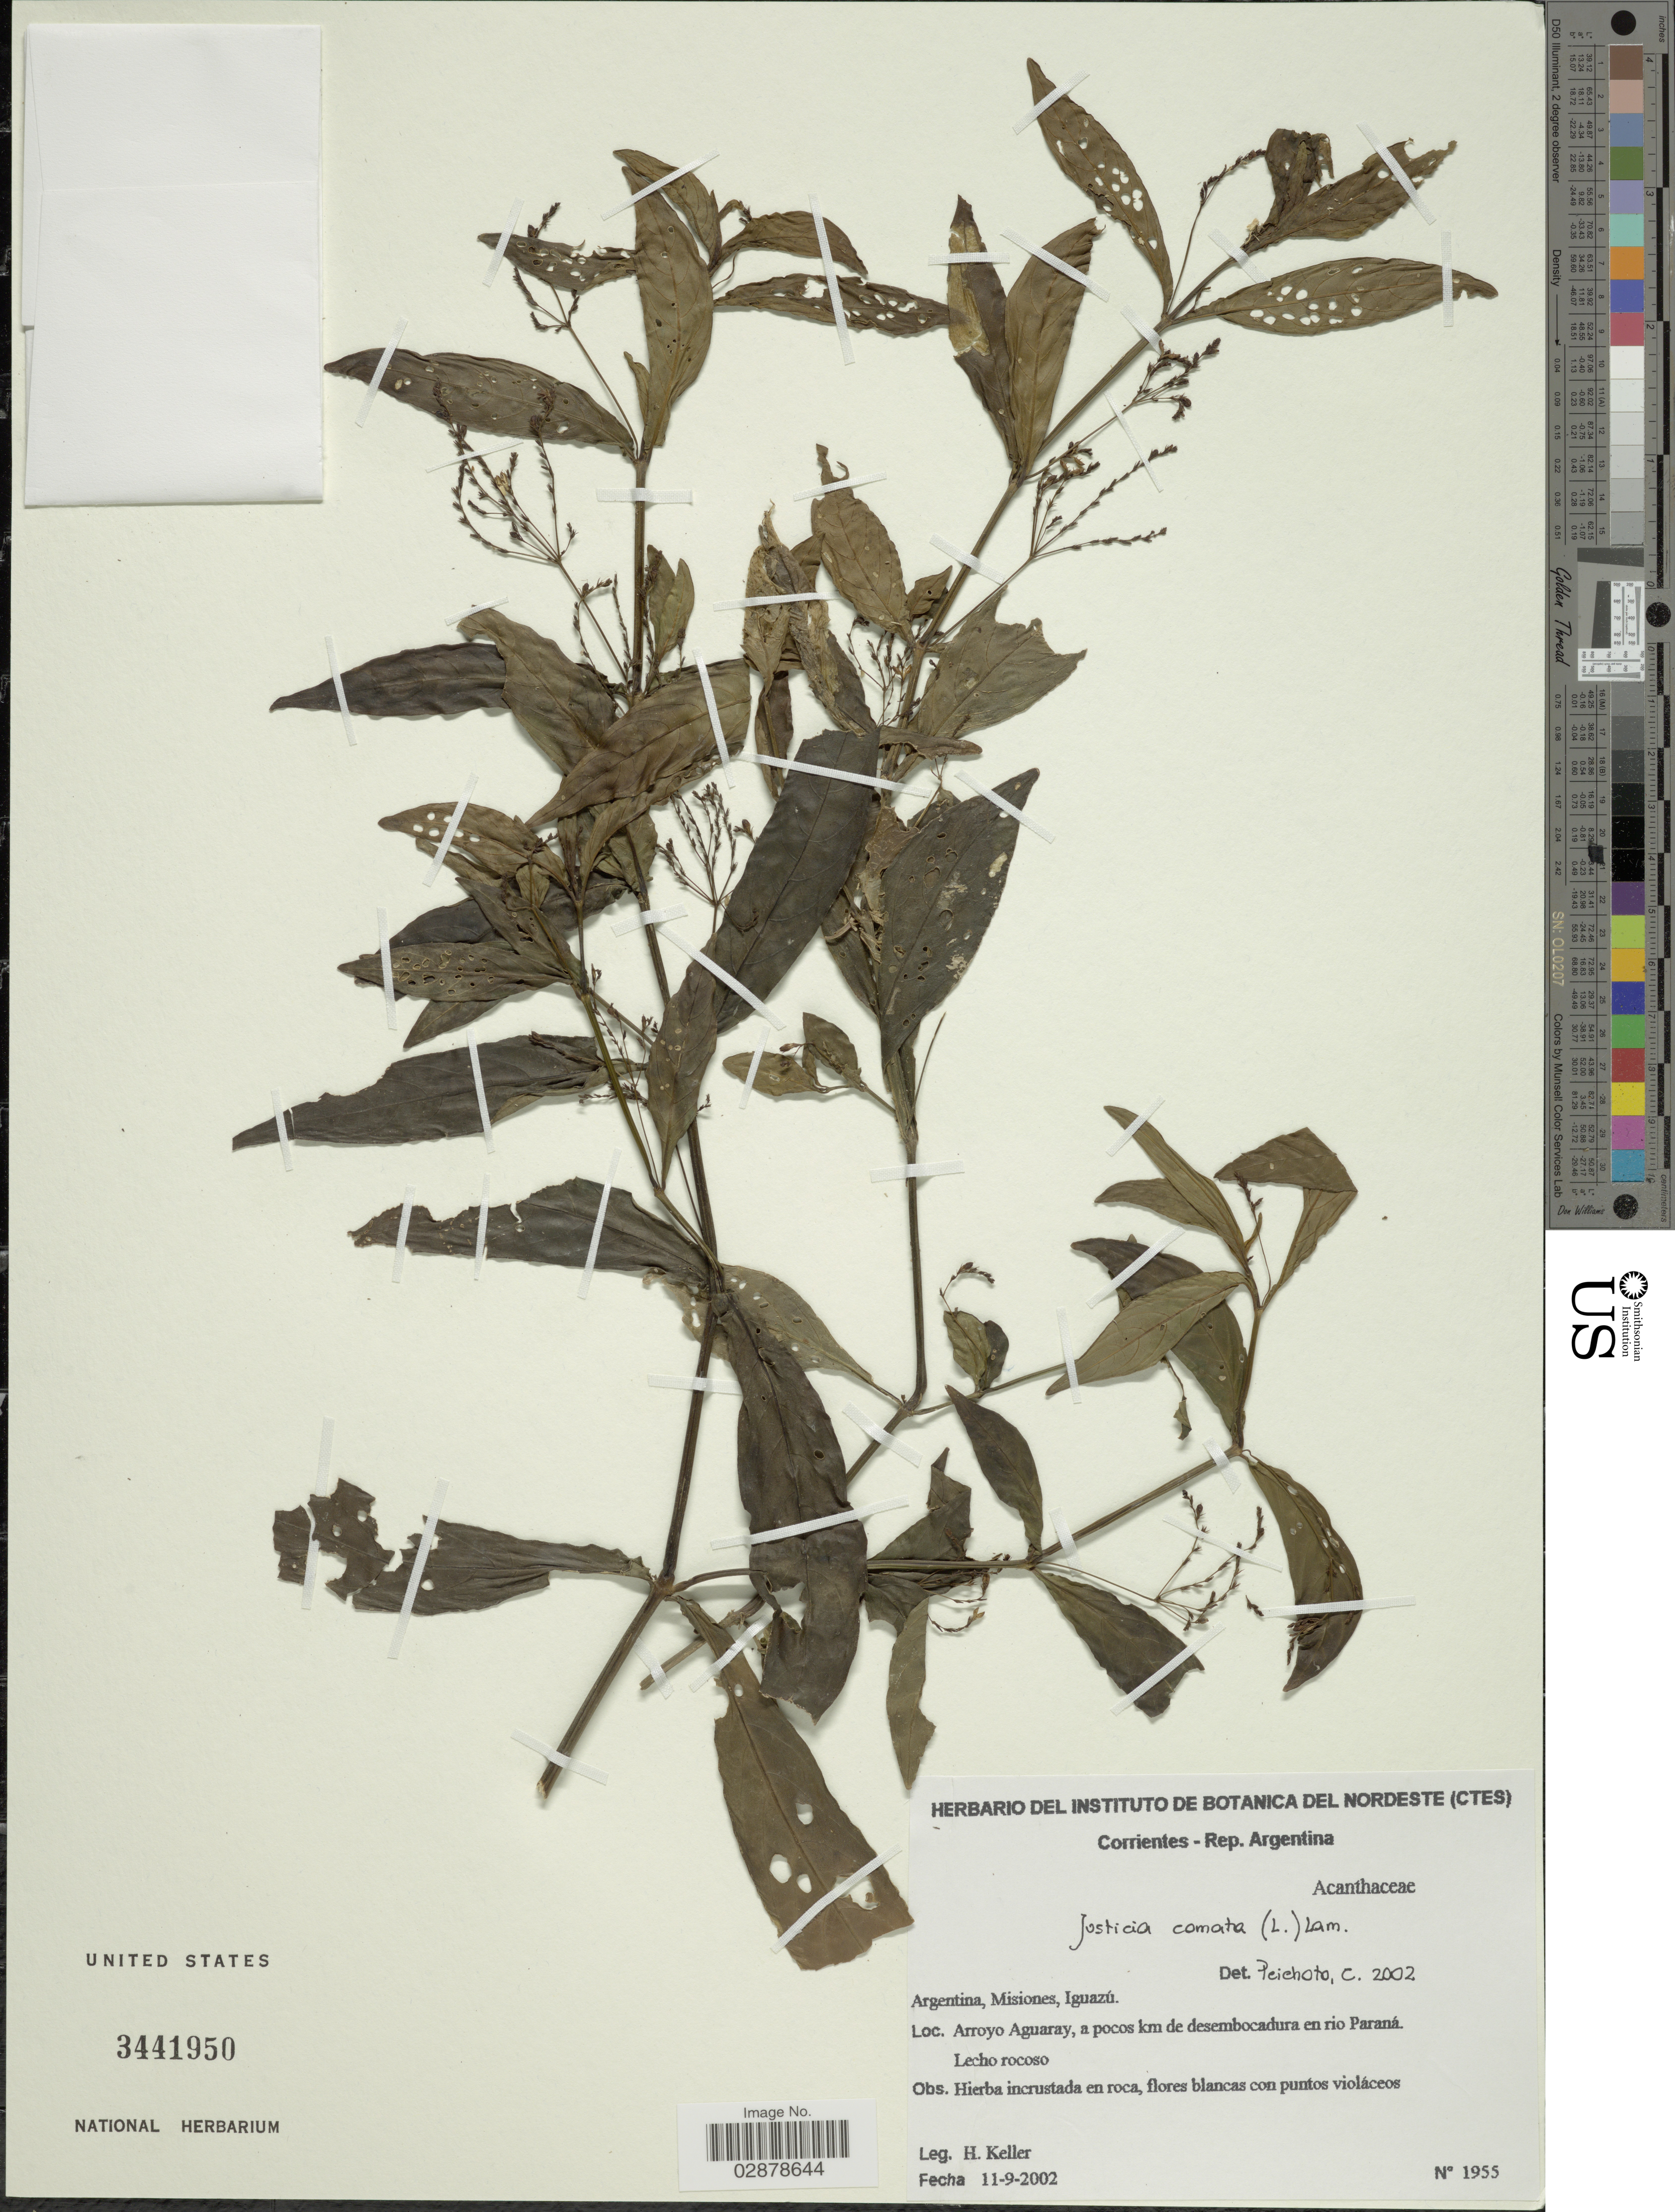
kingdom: Plantae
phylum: Tracheophyta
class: Magnoliopsida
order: Lamiales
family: Acanthaceae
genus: Justicia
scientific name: Justicia comata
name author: (L.) Lam.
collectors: H. Keller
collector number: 1955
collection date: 2002-09-11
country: Argentina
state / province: Misiones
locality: Iguazú, Arroyo Aguaray, a pocos km de desembocadura en rio Paraná, Lecho rocoso.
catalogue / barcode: US 3441950